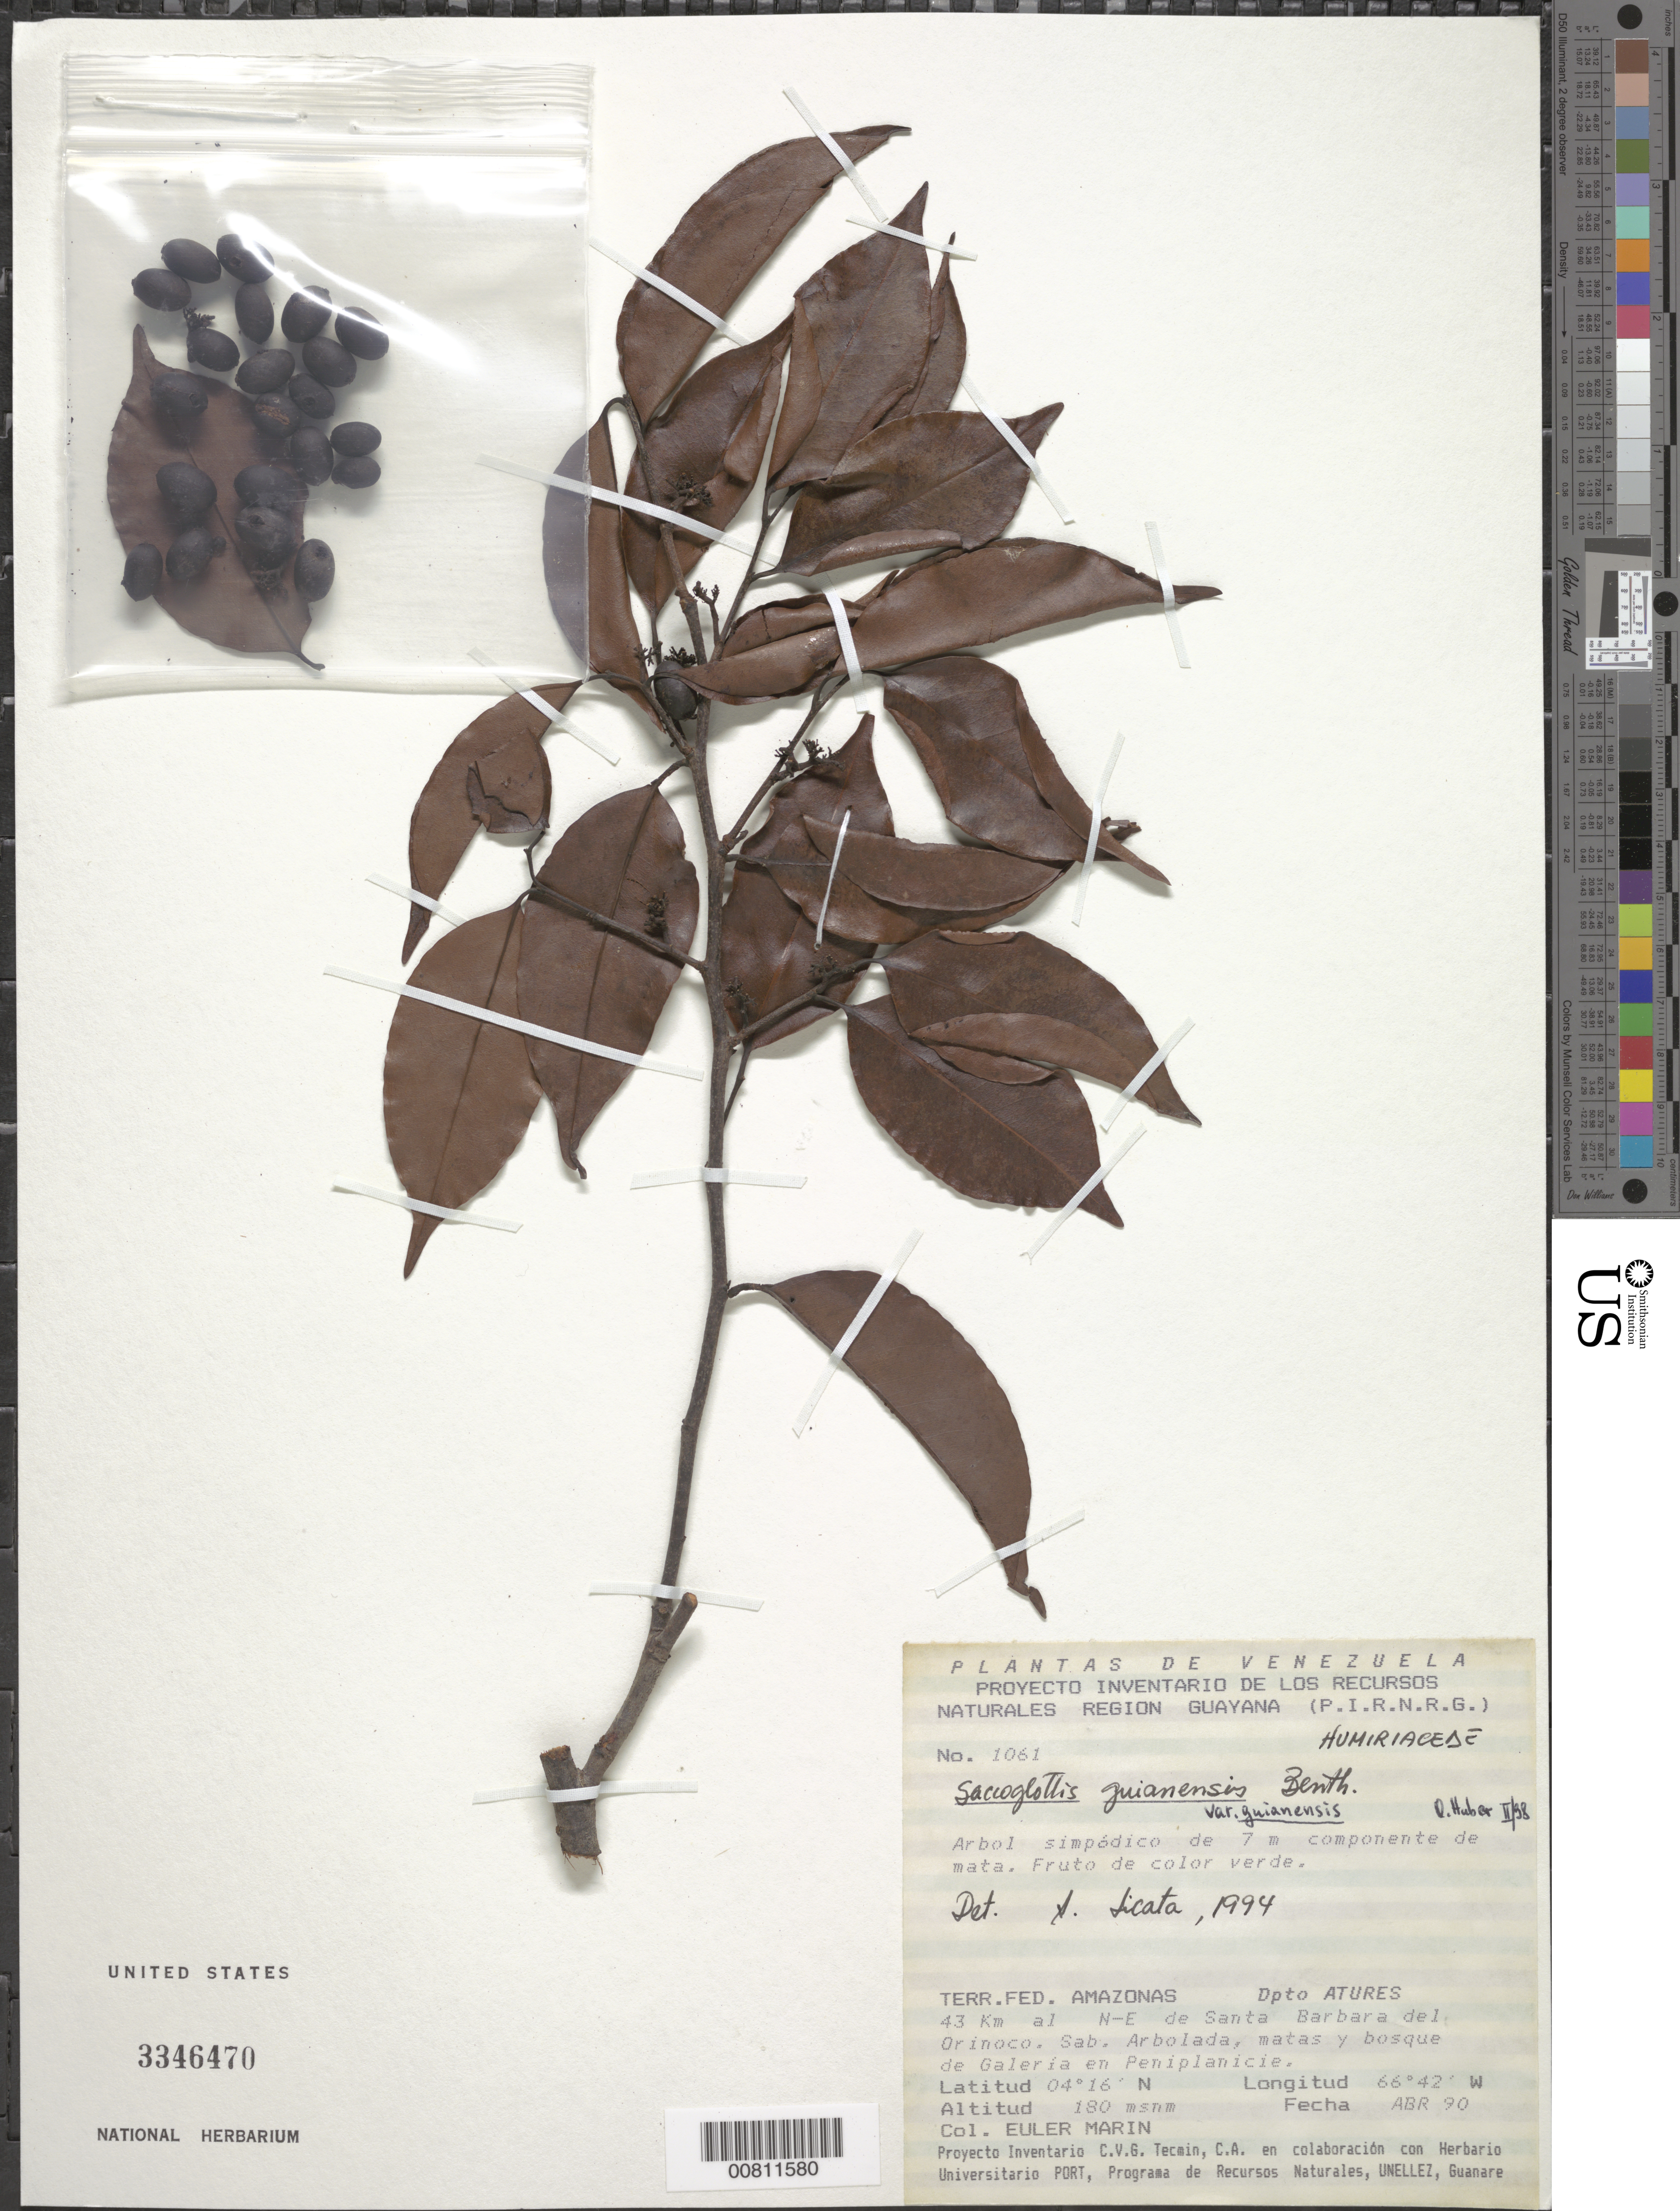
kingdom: Plantae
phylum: Tracheophyta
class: Magnoliopsida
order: Malpighiales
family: Humiriaceae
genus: Sacoglottis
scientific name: Sacoglottis guianensis var. guianensis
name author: Benth.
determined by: Huber, Otto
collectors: E. Marin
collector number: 1061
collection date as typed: Apr-90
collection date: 1990-04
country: Venezuela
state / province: Amazonas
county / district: Atures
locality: Santa Barbara del Orinoco, 43 km al NE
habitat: Sabana arbolada, matas y bosque de galería en peniplanicie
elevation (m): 180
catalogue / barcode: US 3346470